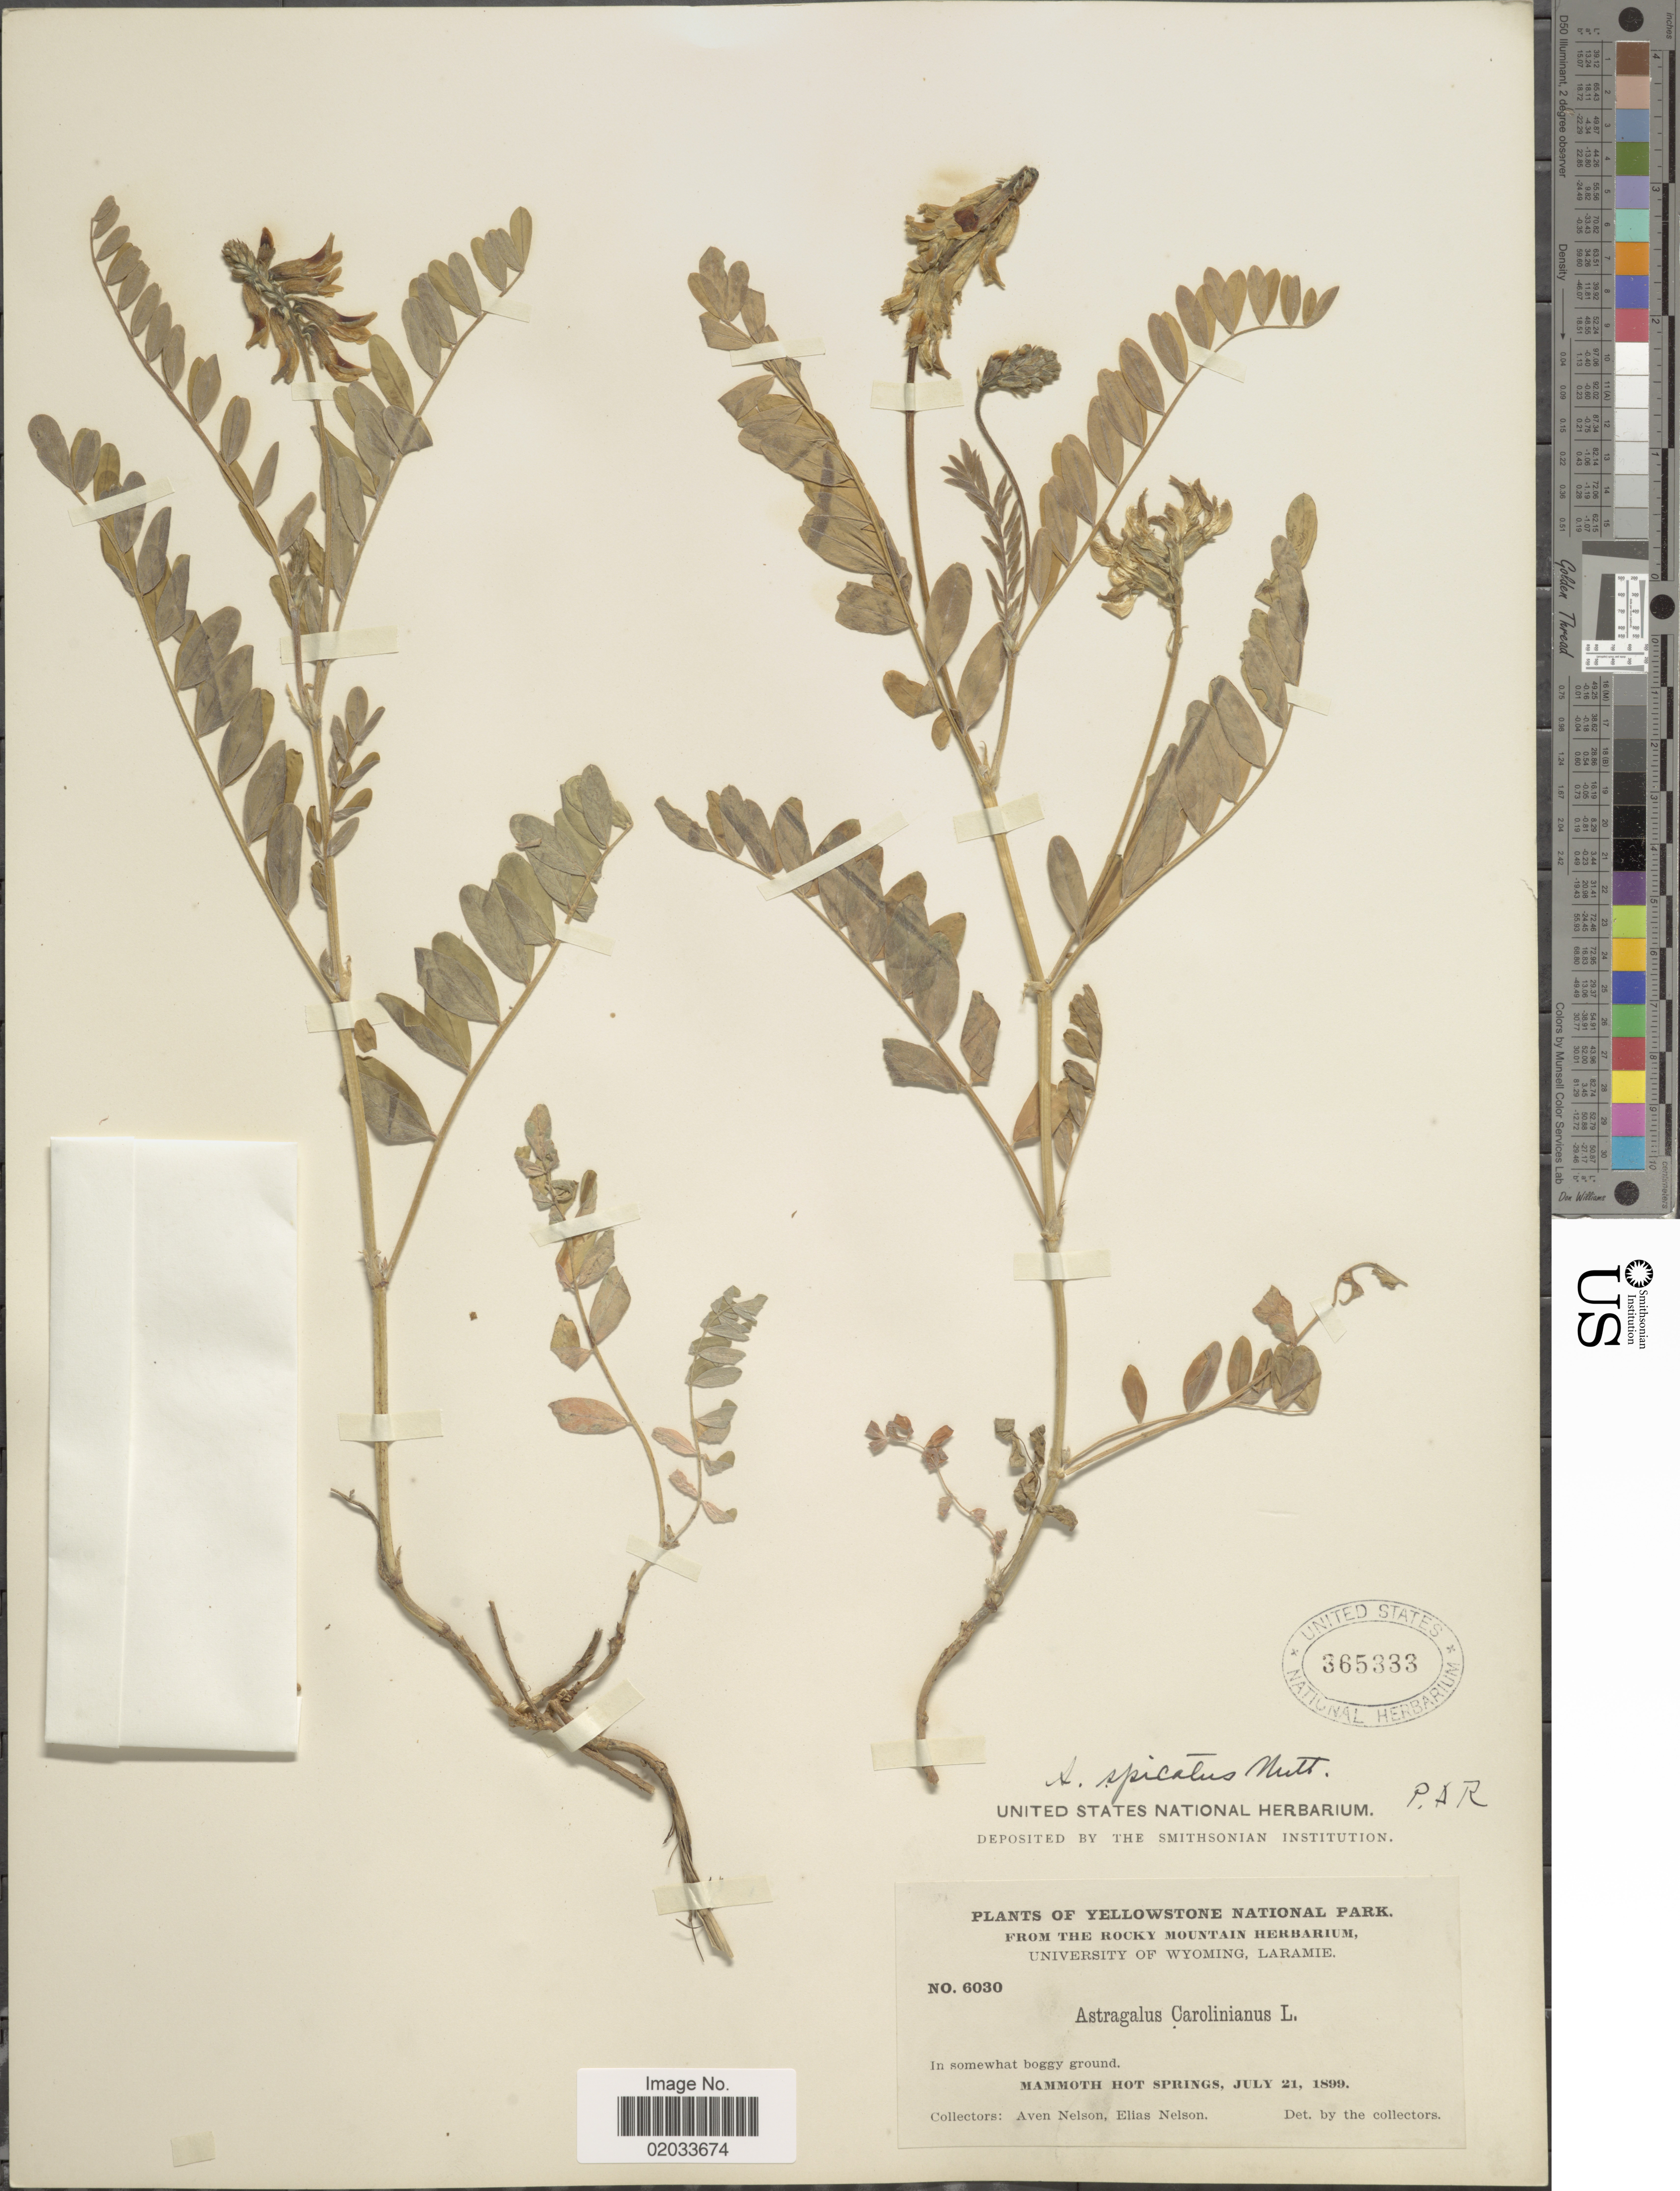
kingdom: Plantae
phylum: Tracheophyta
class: Magnoliopsida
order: Fabales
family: Fabaceae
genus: Astragalus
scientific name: Astragalus pachystachys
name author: Bunge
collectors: A. Nelson & E. Nelson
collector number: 6030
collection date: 1899-07-21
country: United States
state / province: Wyoming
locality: Yellowstone National Park, In somewhat boggy ground, Mammoth Hot Springs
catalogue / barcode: US 365333